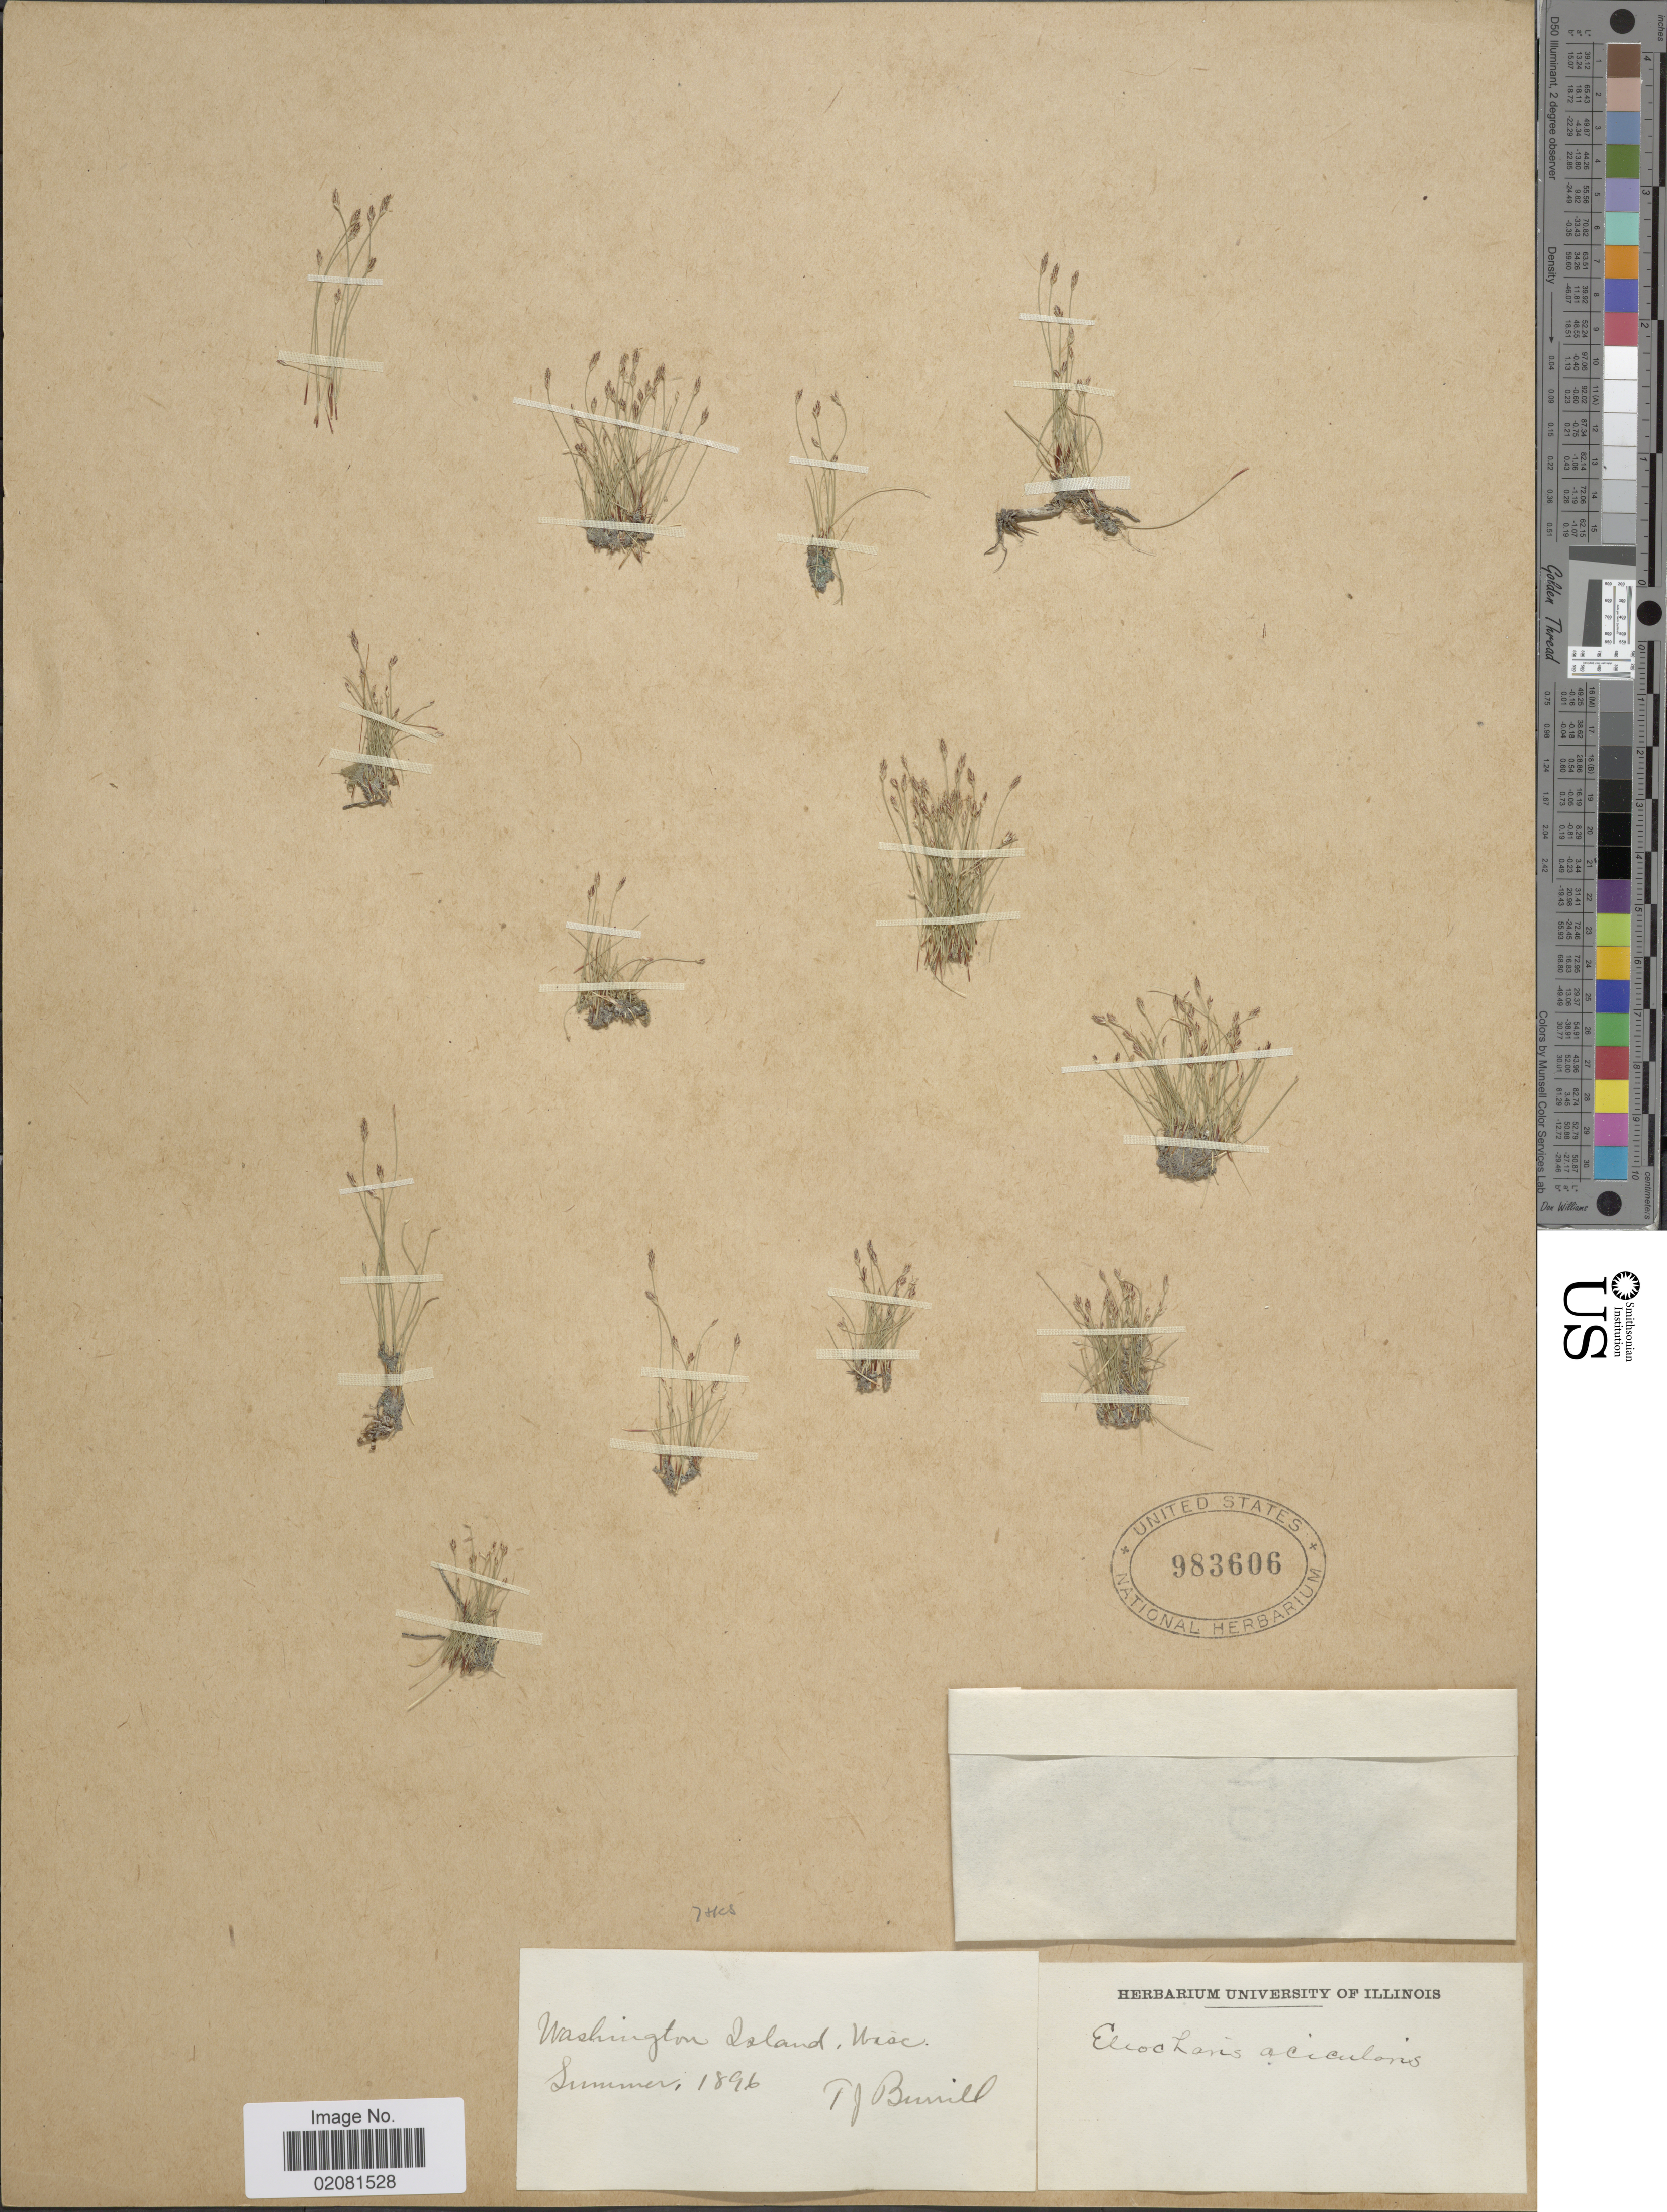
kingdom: Plantae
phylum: Tracheophyta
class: Liliopsida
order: Poales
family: Cyperaceae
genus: Eleocharis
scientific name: Eleocharis acicularis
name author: (L.) Roem. & Schult.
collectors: T. Burrill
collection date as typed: Summer 1896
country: United States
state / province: Wisconsin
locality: Washington Island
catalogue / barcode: US 983606